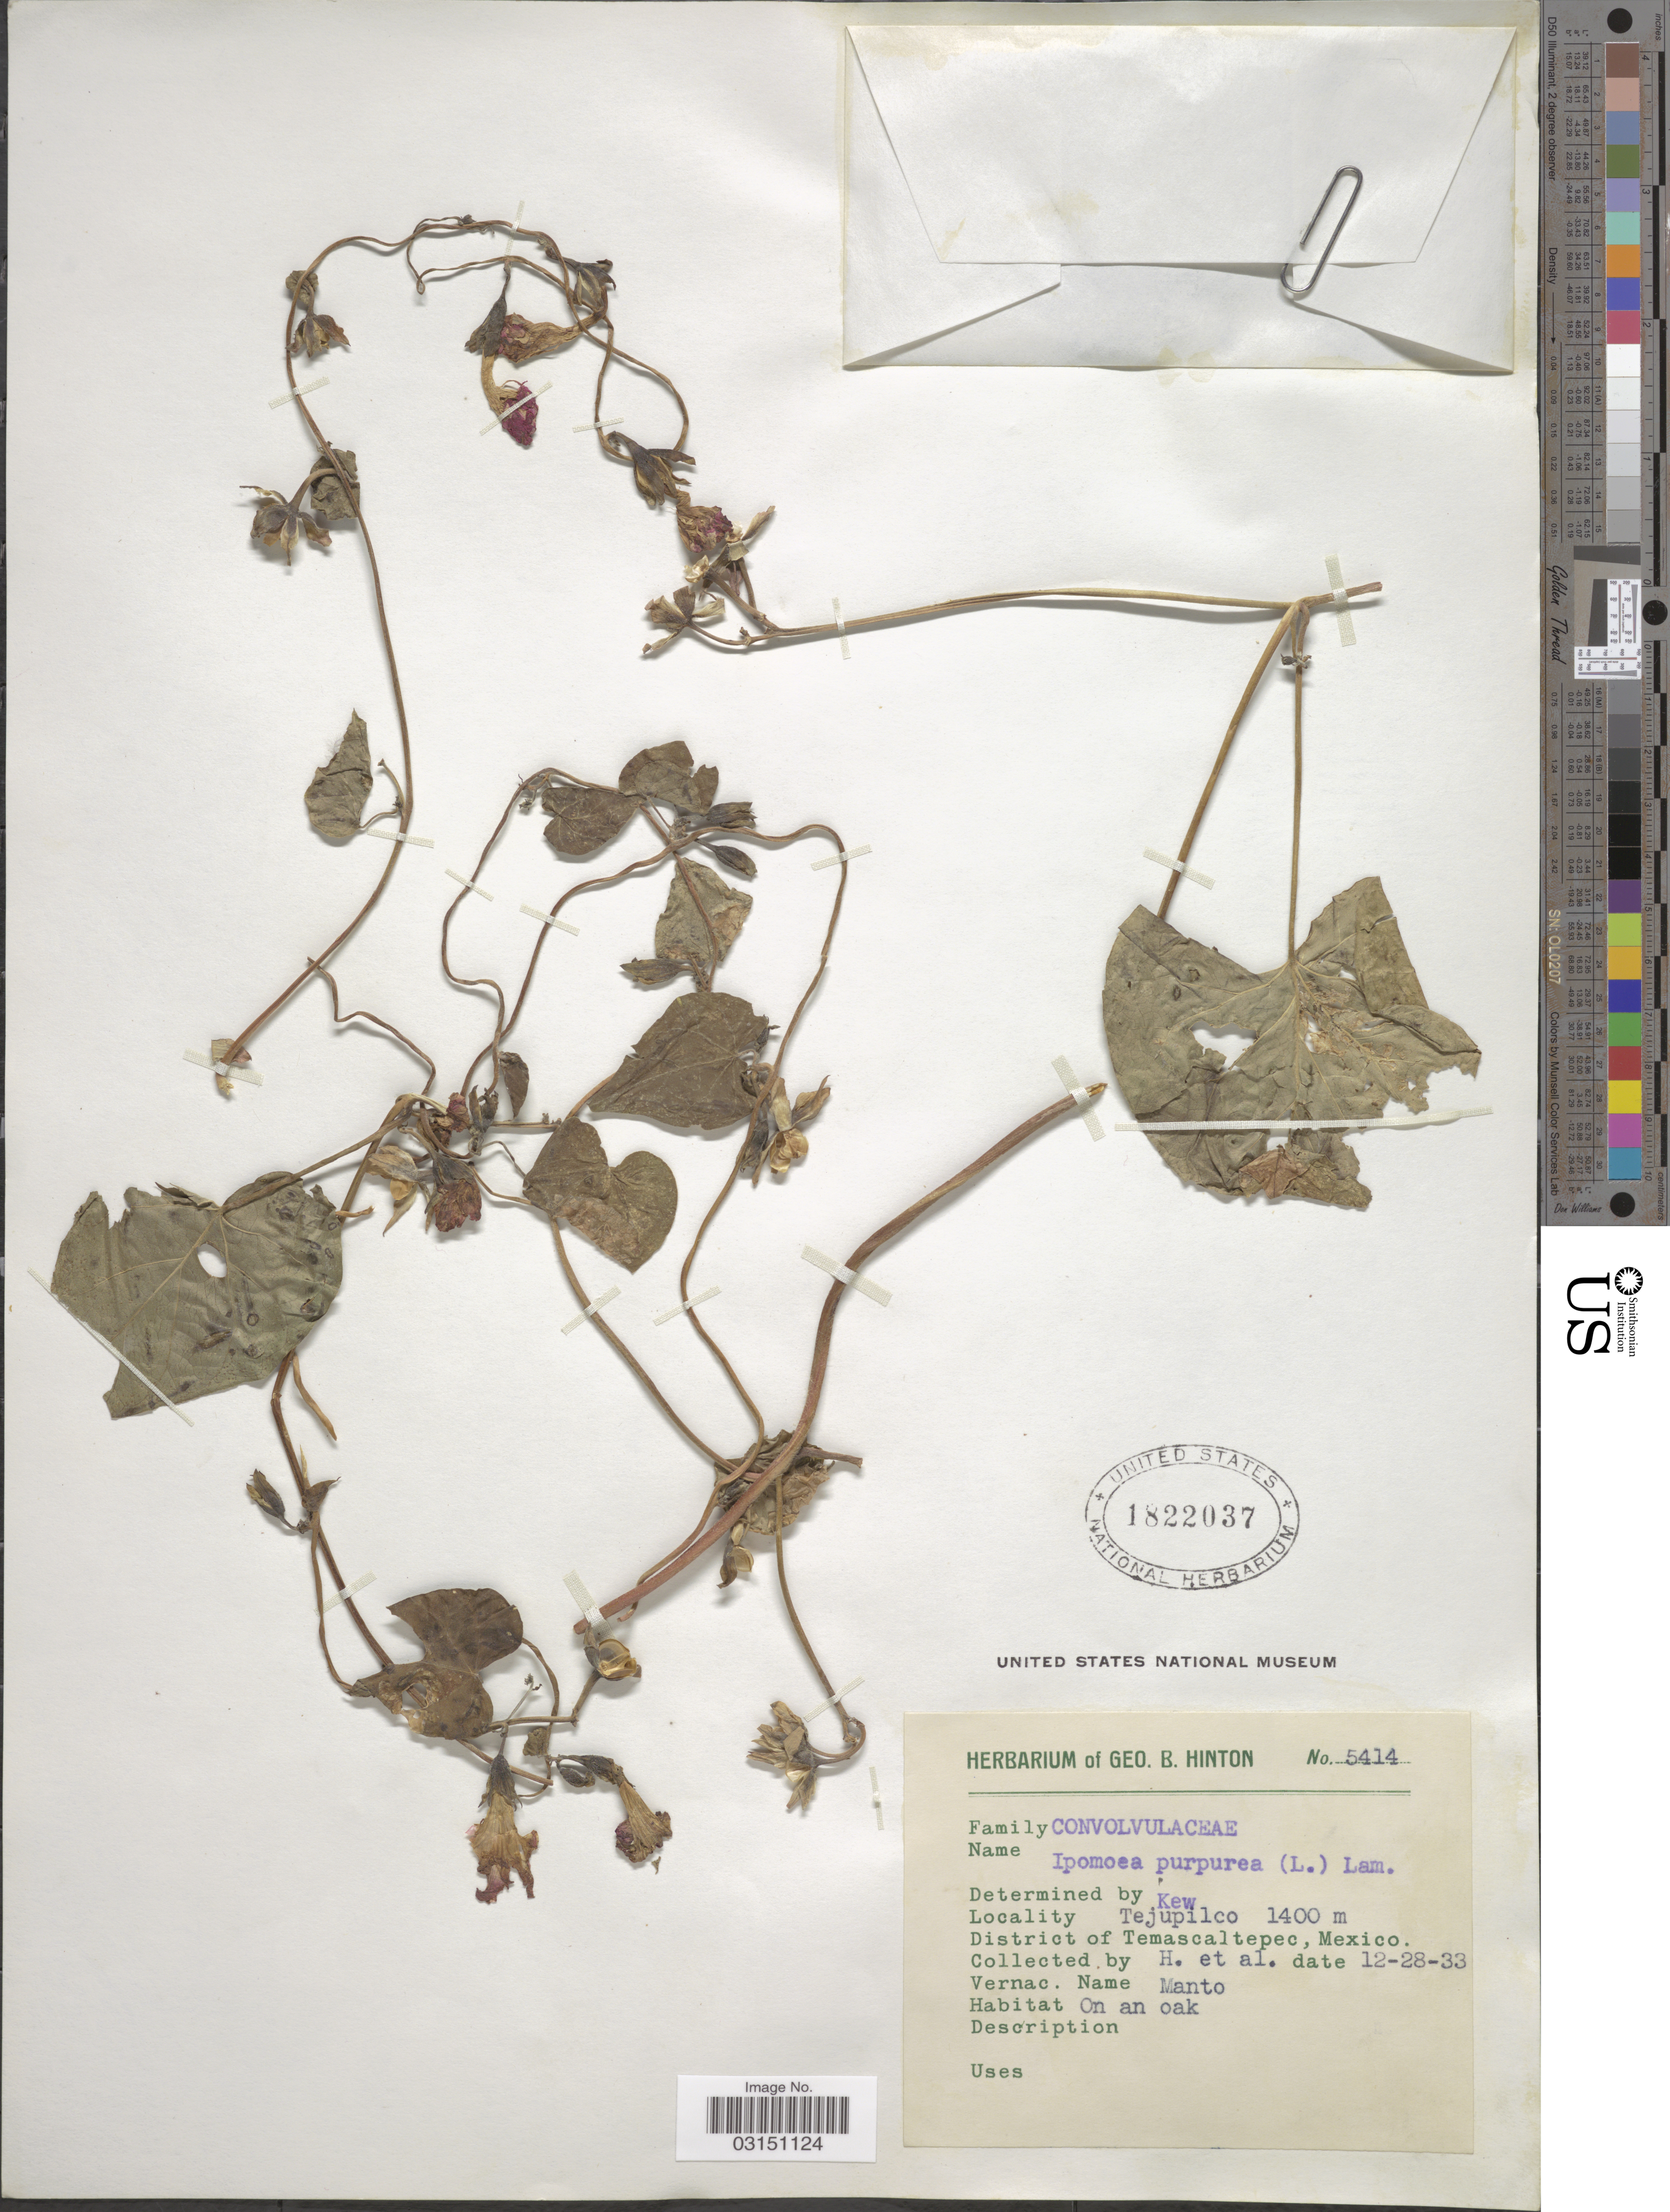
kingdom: Plantae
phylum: Tracheophyta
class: Magnoliopsida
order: Solanales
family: Convolvulaceae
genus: Ipomoea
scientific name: Ipomoea purpurea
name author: (L.) Roth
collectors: G. B. Hinton & et al.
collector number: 5414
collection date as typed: Transcribed d/m/y: 28/12/33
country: Mexico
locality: Tejupilco, District of Temascaltepec.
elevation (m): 1400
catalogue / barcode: US 1822037